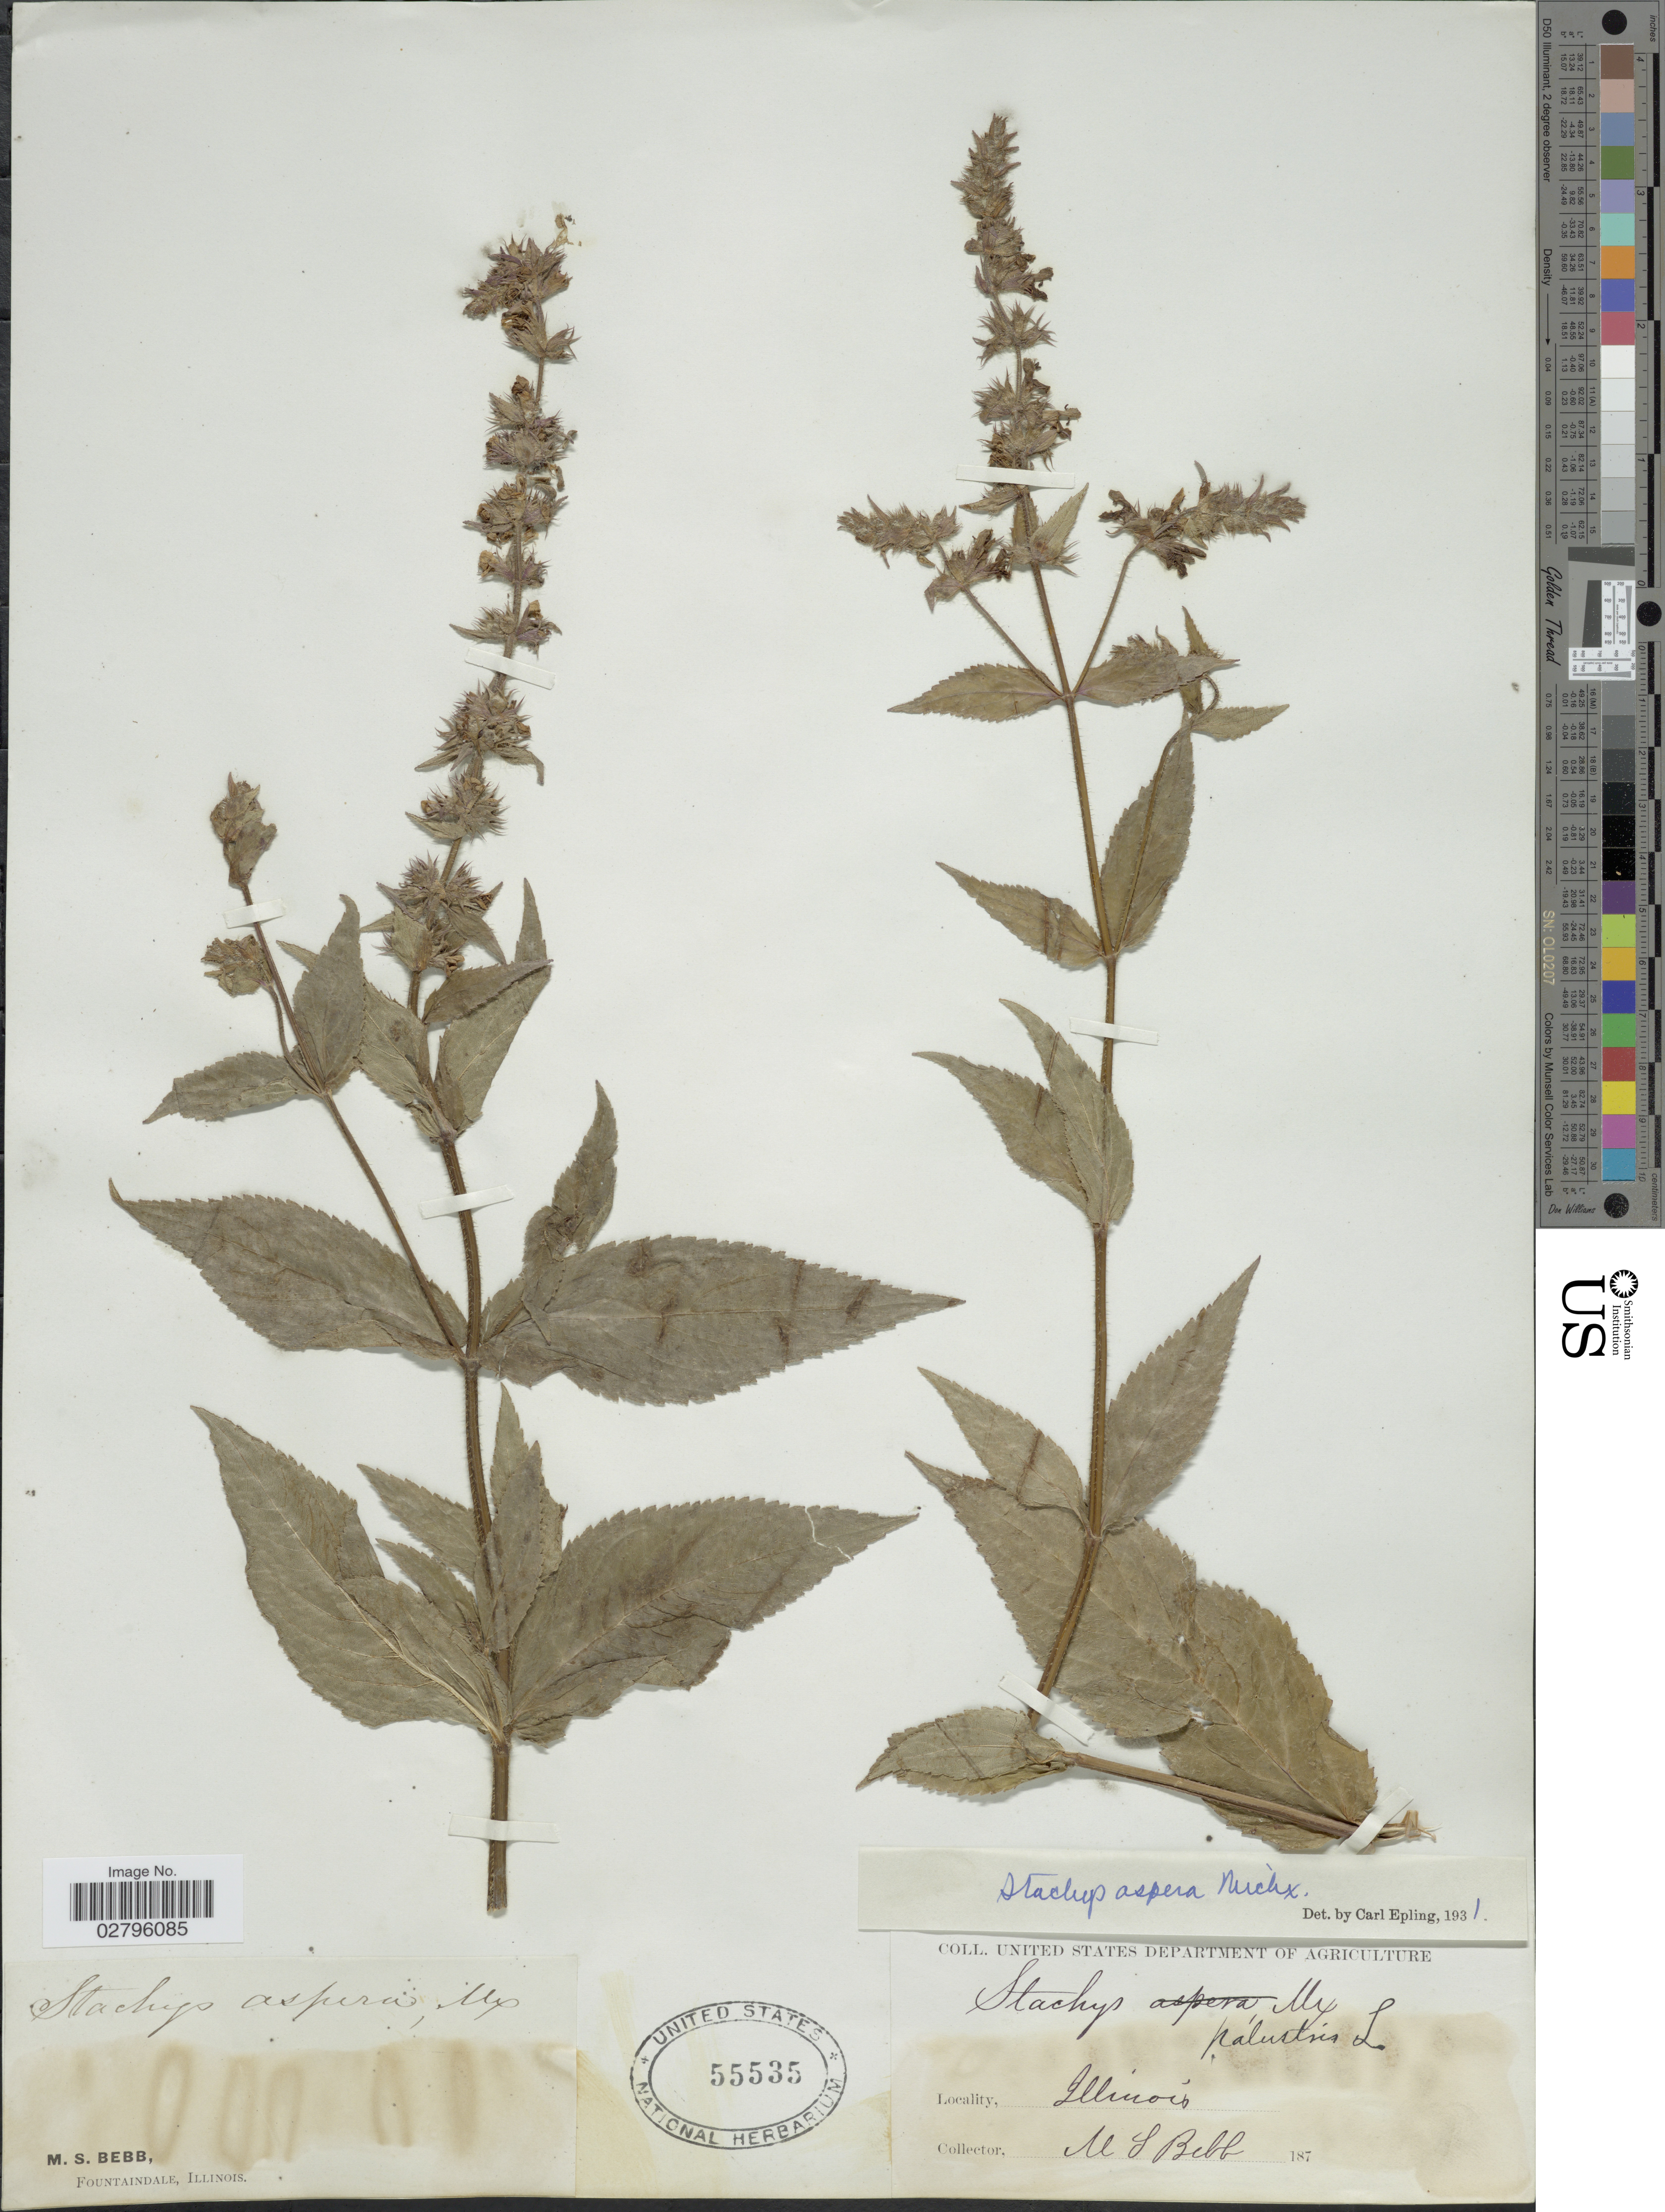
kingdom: Plantae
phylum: Tracheophyta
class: Magnoliopsida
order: Lamiales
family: Lamiaceae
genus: Stachys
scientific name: Stachys aspera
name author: Michx.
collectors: M. Bebb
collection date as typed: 187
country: United States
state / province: Illinois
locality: Fountaindale.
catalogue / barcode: US 55535